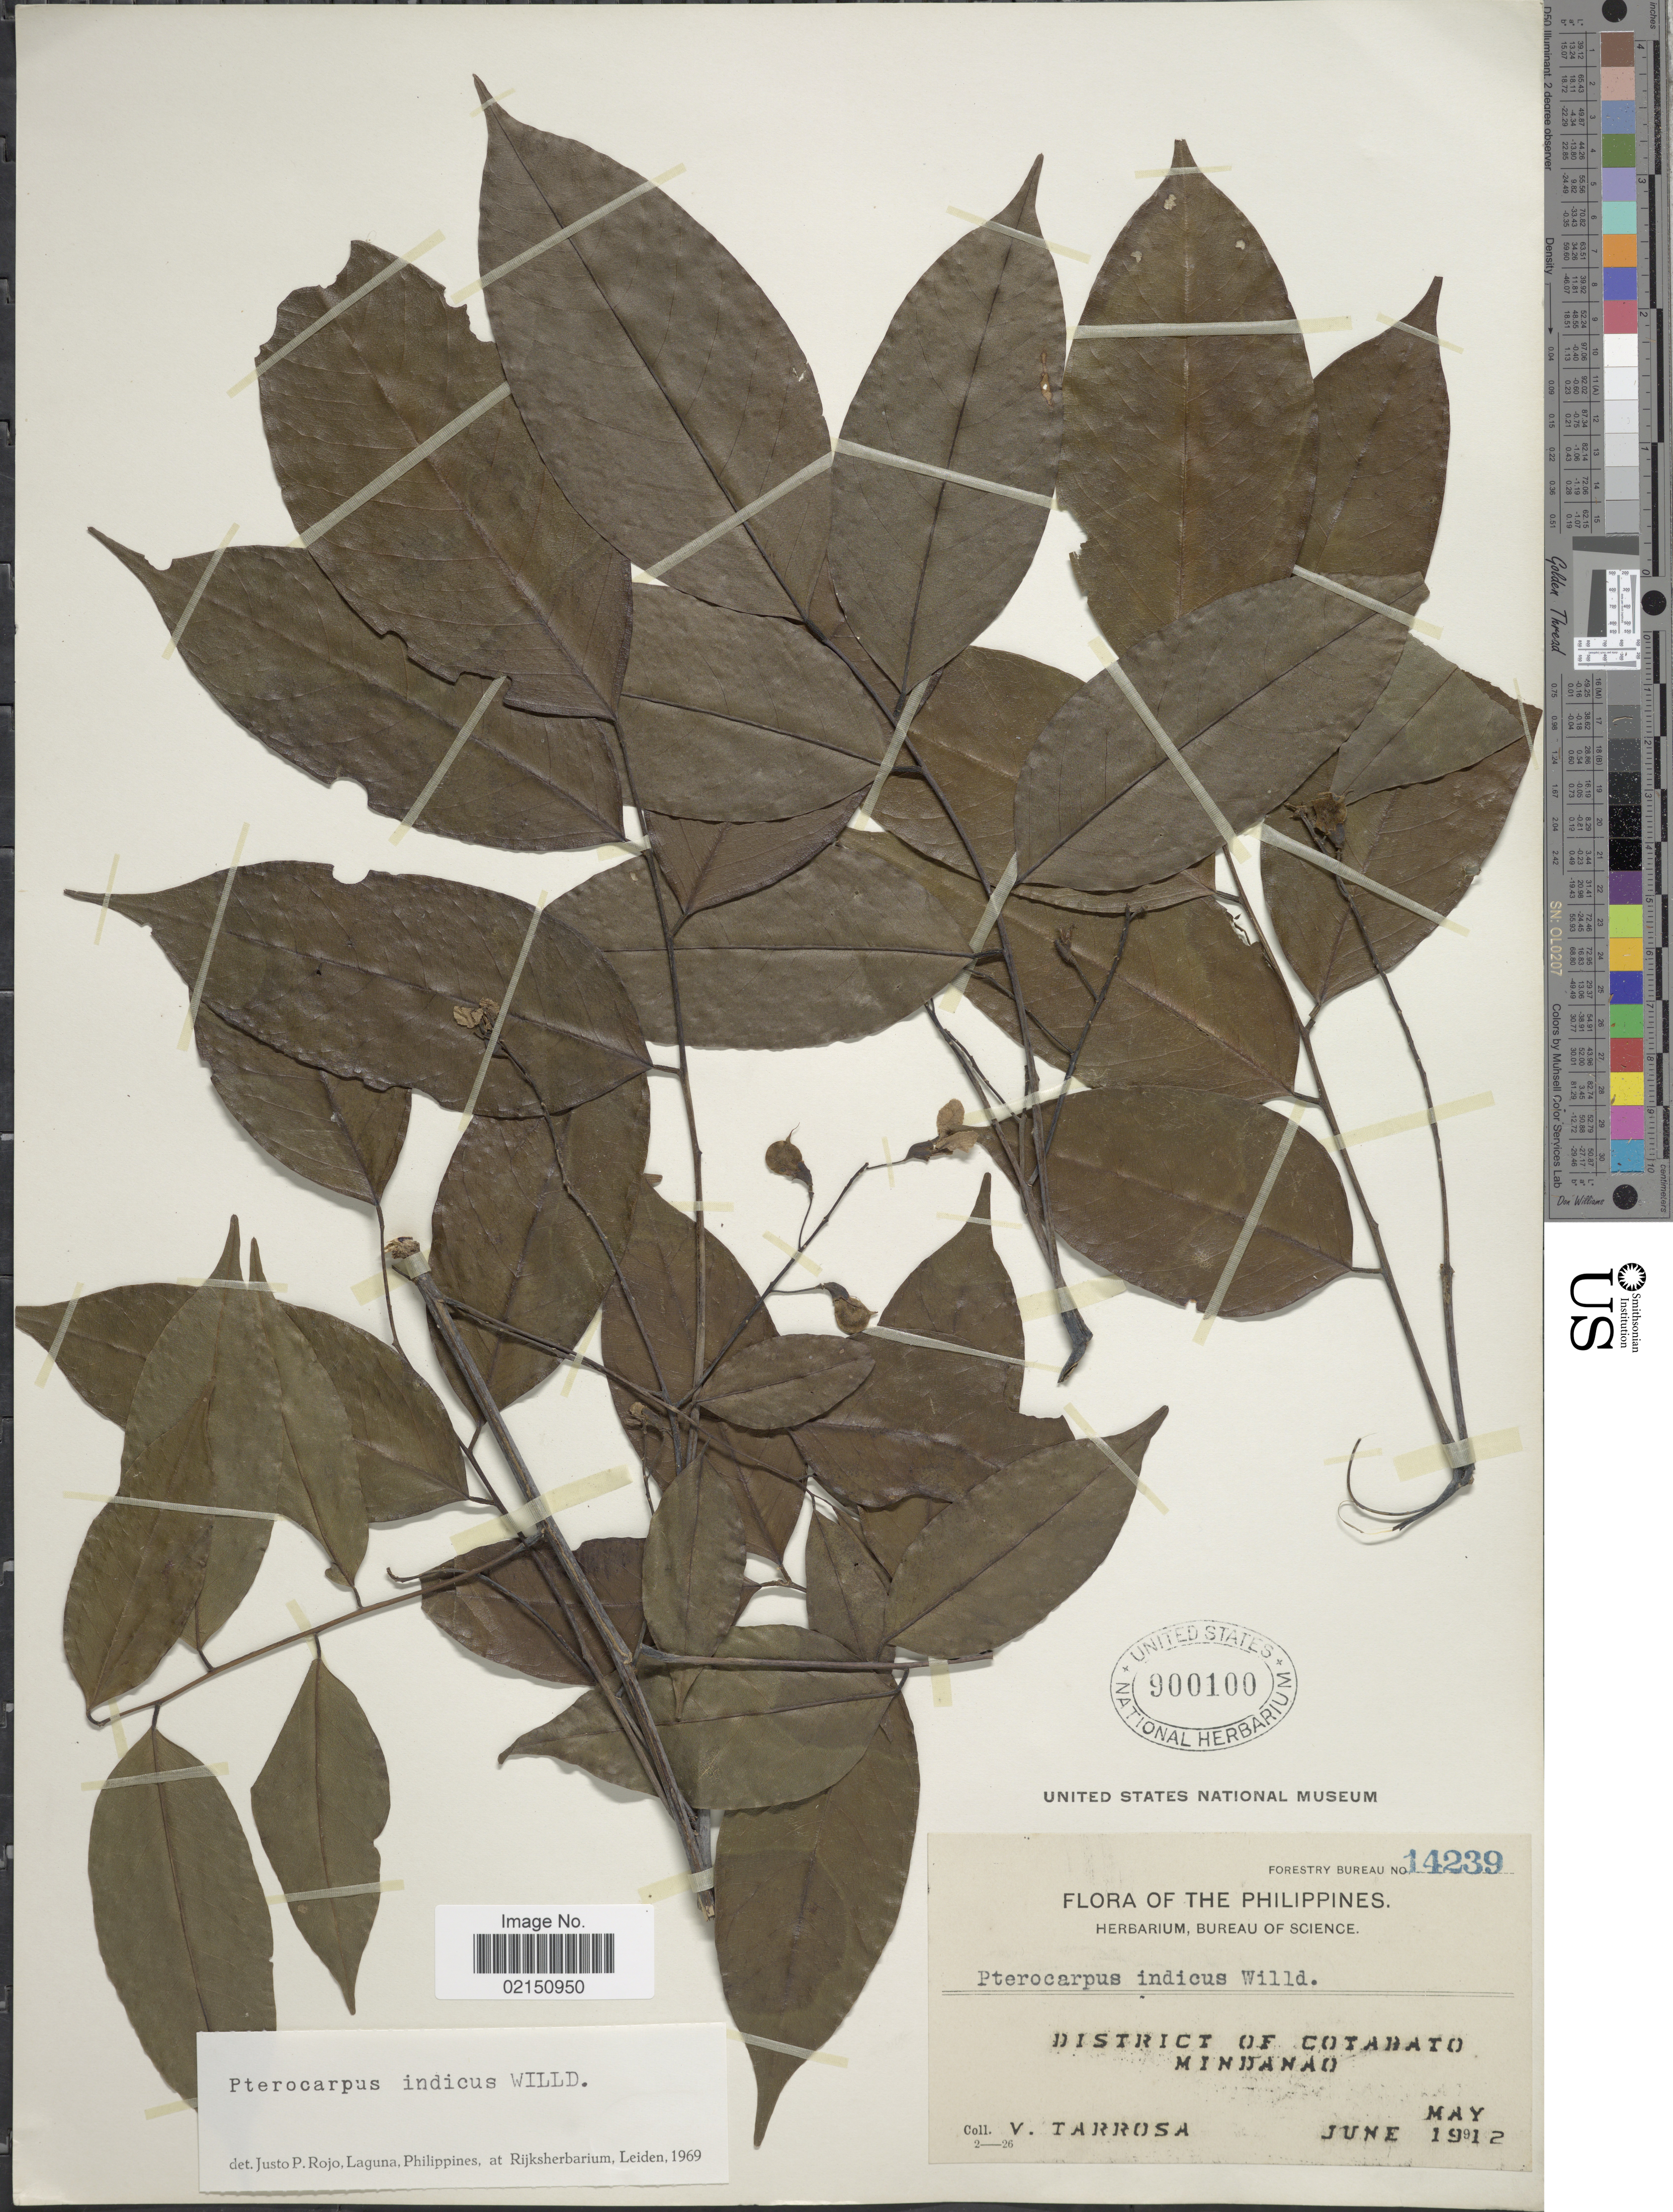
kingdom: Plantae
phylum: Tracheophyta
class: Magnoliopsida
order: Fabales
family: Fabaceae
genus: Pterocarpus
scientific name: Pterocarpus indicus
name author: Willd.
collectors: V. Tarrosa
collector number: Forestry Bureau 14239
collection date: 1912-05/1912-06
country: Philippines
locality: District of Cotadota, Mindanao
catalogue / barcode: US 900100